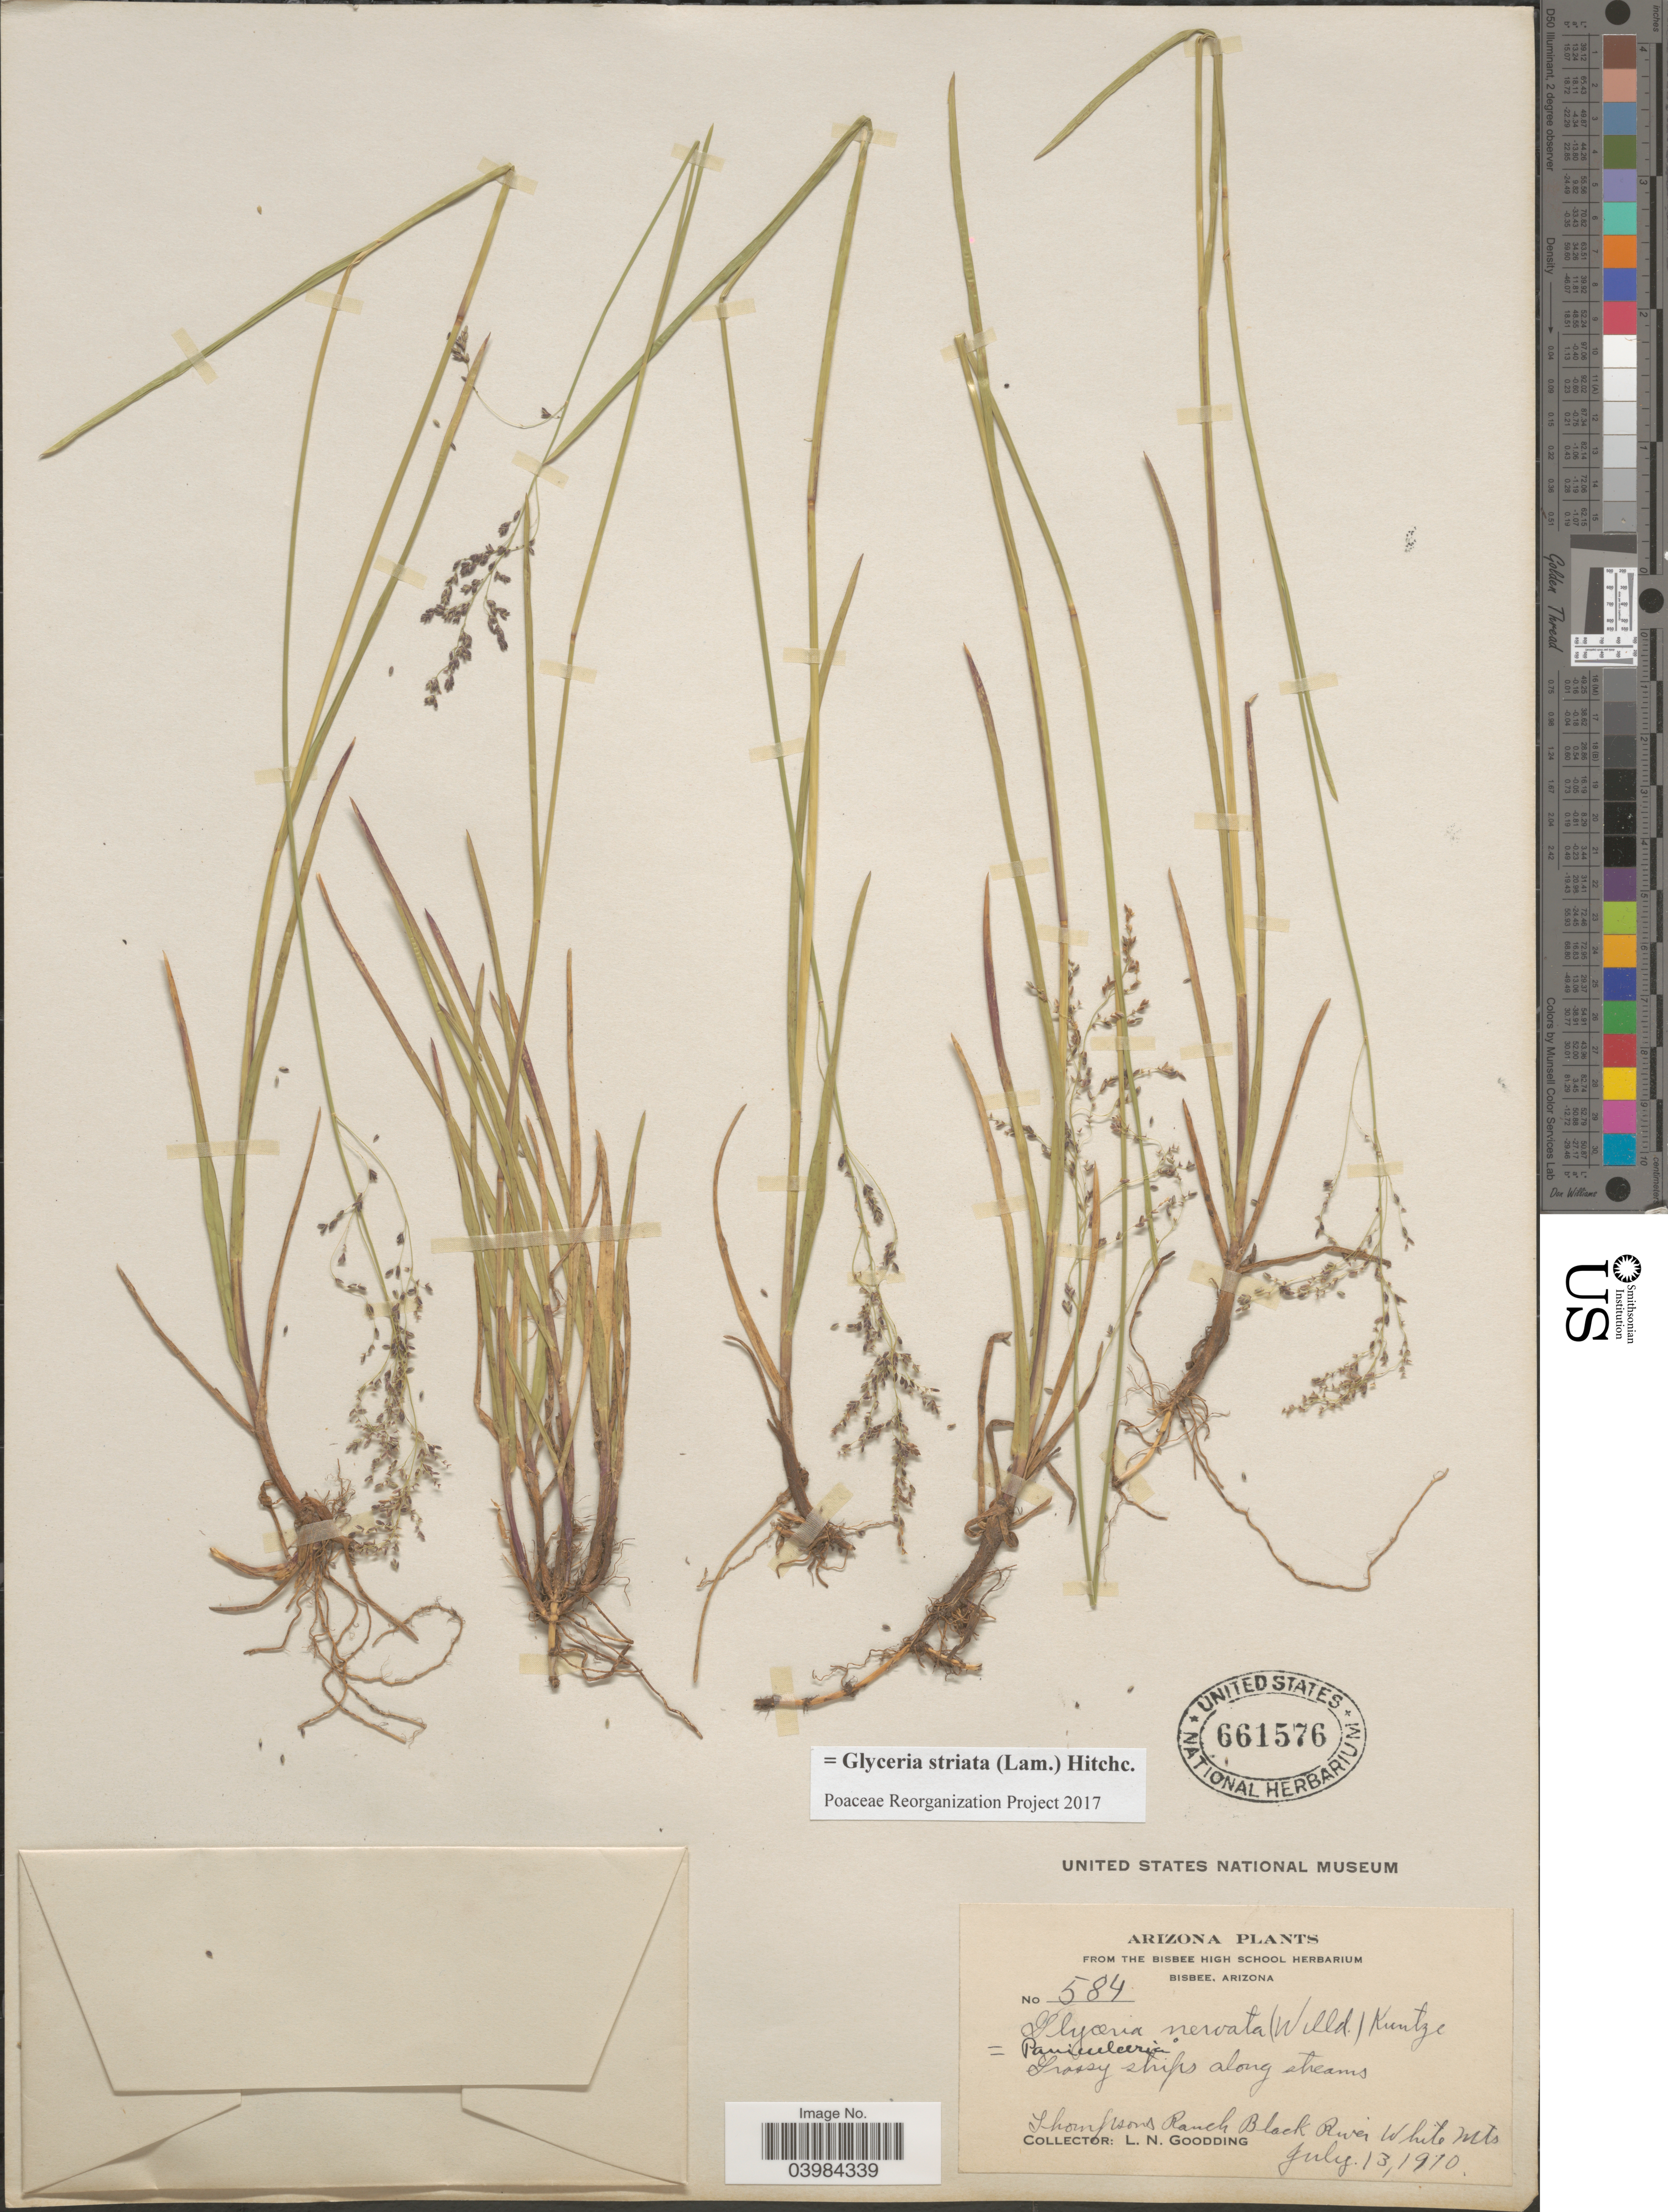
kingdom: Plantae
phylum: Tracheophyta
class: Liliopsida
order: Poales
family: Poaceae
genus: Glyceria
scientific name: Glyceria striata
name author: (Lam.) Hitchc.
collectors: L. N. Goodding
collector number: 584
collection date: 1910-07-13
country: United States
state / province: Arizona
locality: Thompsons Ranch Black River White Mts.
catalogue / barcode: US 661576